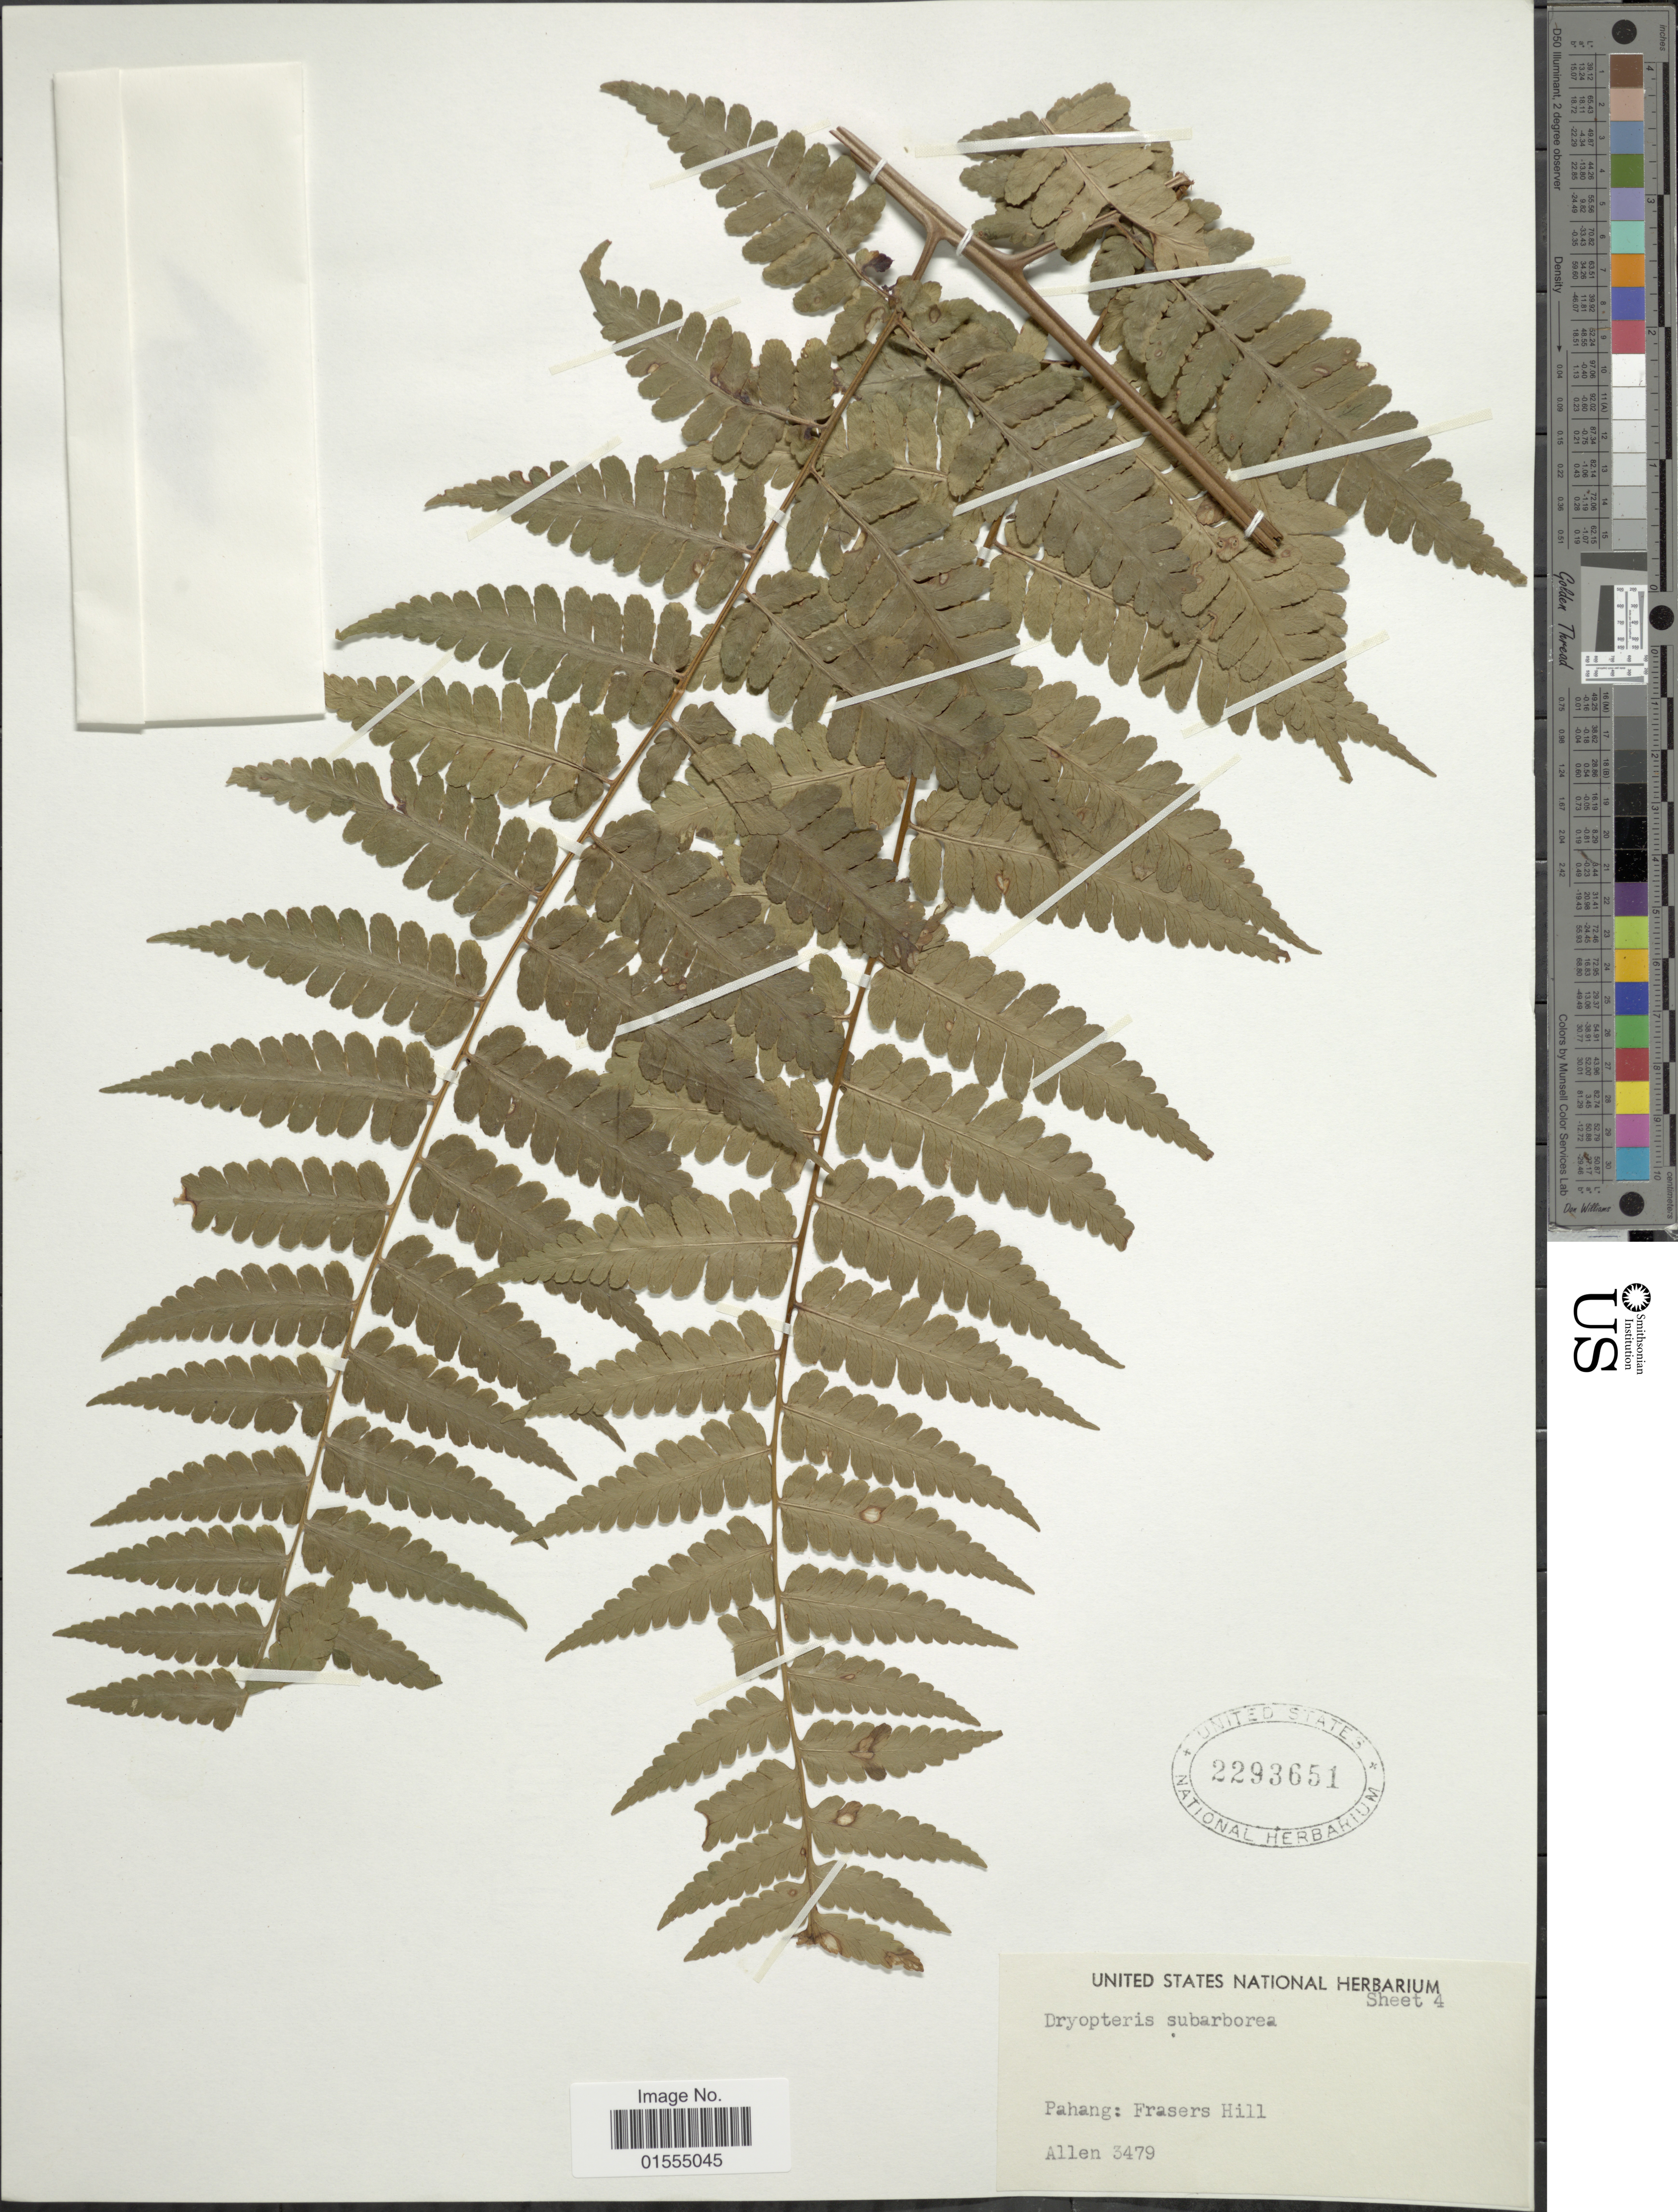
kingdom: Plantae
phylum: Tracheophyta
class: Polypodiopsida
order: Polypodiales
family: Dryopteridaceae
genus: Dryopteris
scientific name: Dryopteris subarborea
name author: (Baker) C. Chr.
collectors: -- Allen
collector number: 3479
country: Malaysia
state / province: Pahang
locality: Pahang: Frasers Hill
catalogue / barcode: US 2293651